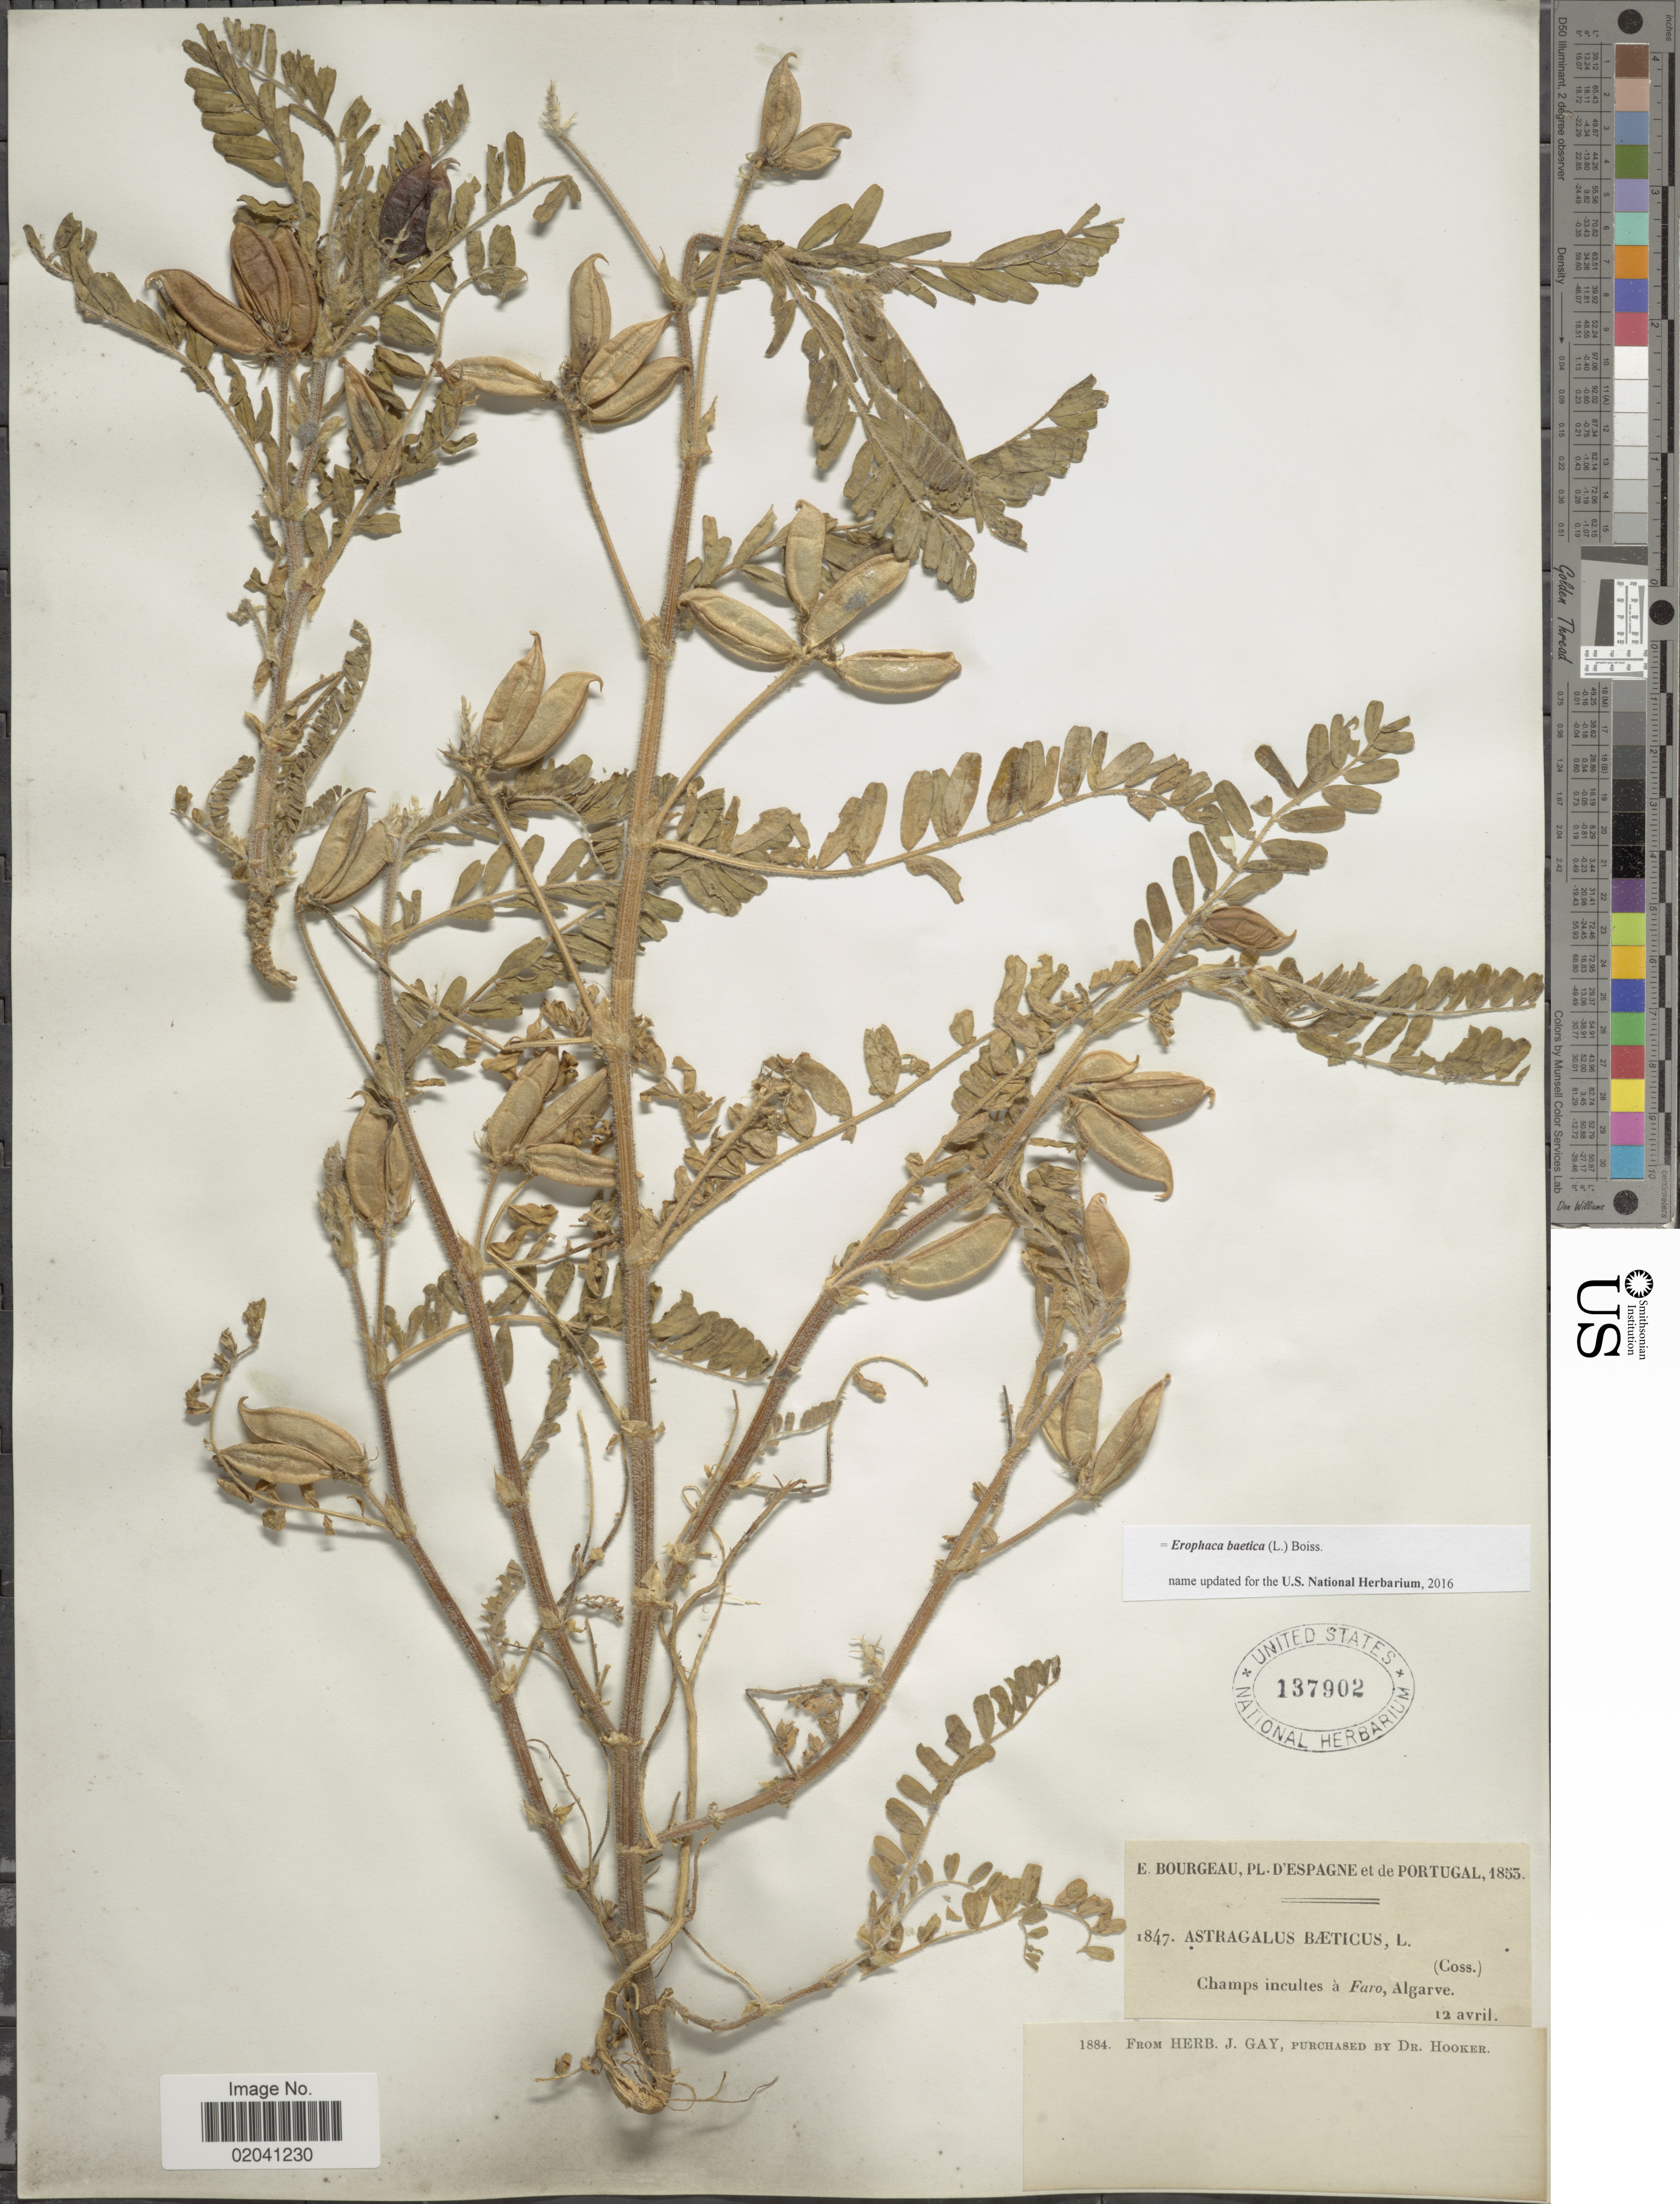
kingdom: Plantae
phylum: Tracheophyta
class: Magnoliopsida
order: Fabales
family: Fabaceae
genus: Erophaca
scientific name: Erophaca baetica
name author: (L.) Boiss.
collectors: E. Bourgeau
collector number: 1847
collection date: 1853-04-12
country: Portugal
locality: Champs incultes à Faro, Algarve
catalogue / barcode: US 137902